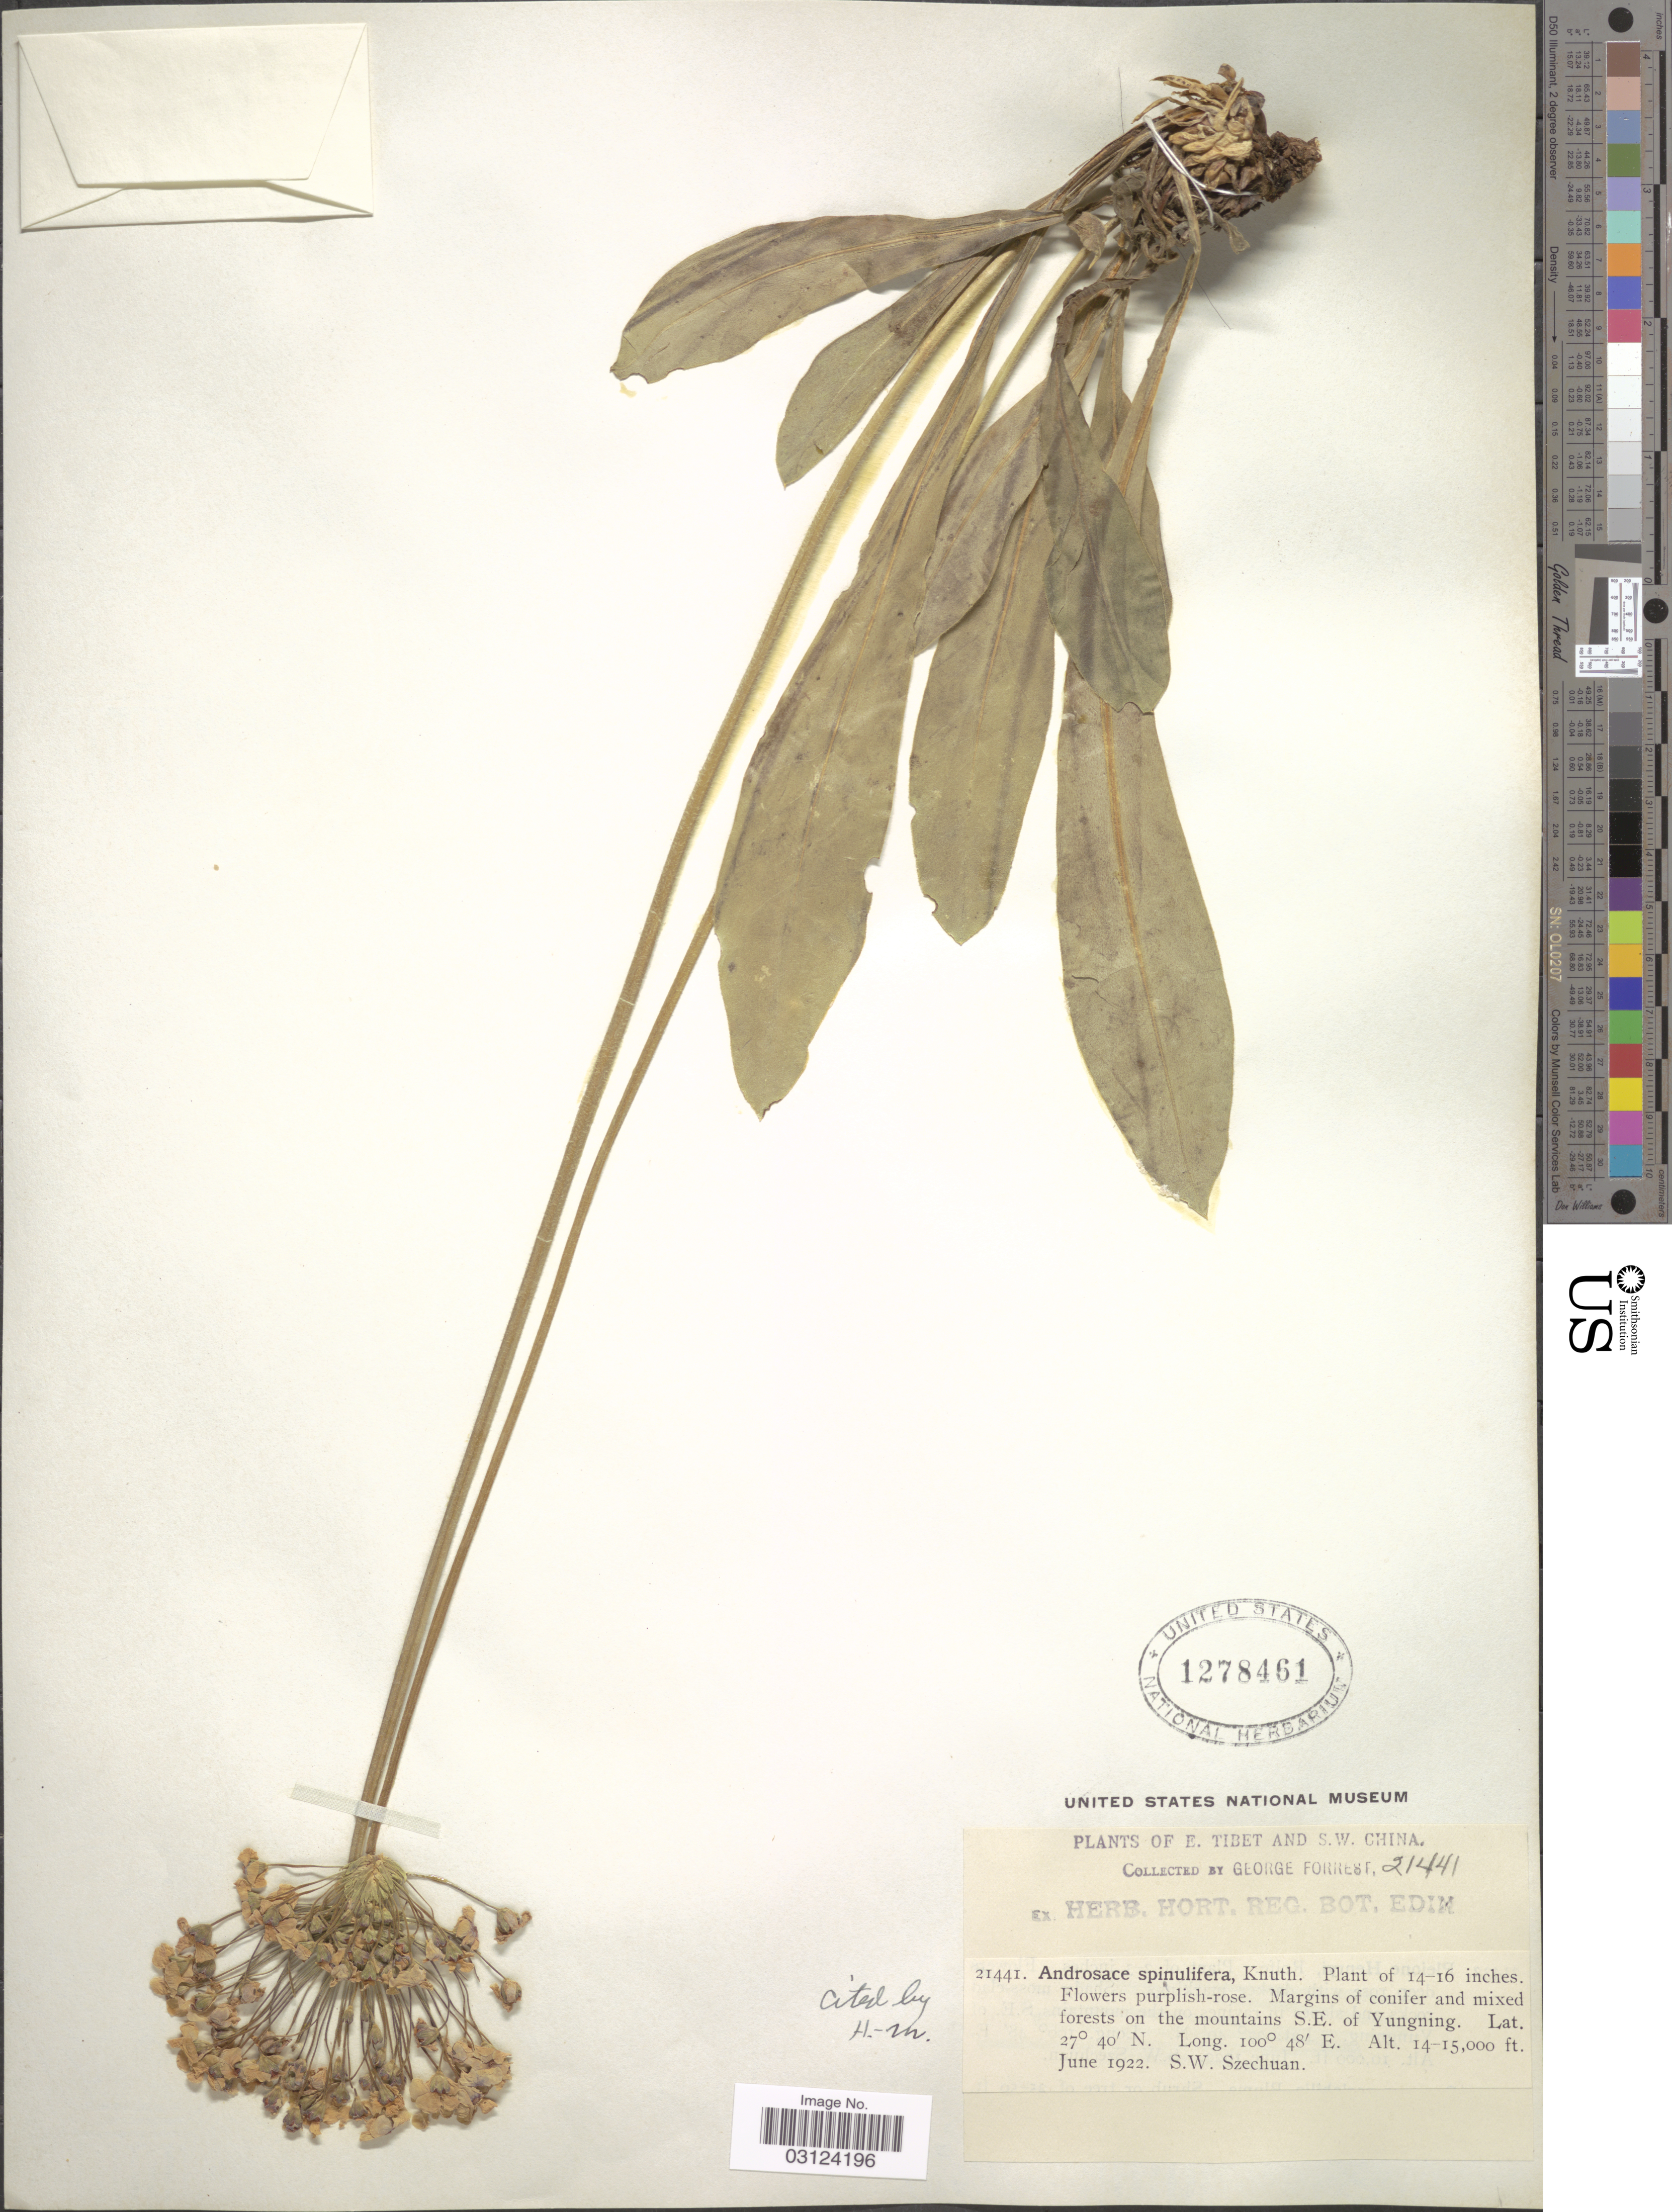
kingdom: Plantae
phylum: Tracheophyta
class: Magnoliopsida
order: Ericales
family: Primulaceae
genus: Androsace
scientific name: Androsace spinulifera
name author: (Franch.) R. Knuth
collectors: G. Forrest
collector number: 21441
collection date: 1922-06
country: China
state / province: Sichuan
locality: S.W. China, Margins of conifer and mixed forests on the mountains S.E. of Yungning, S.W. Szechuan.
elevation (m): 4267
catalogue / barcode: US 1278461